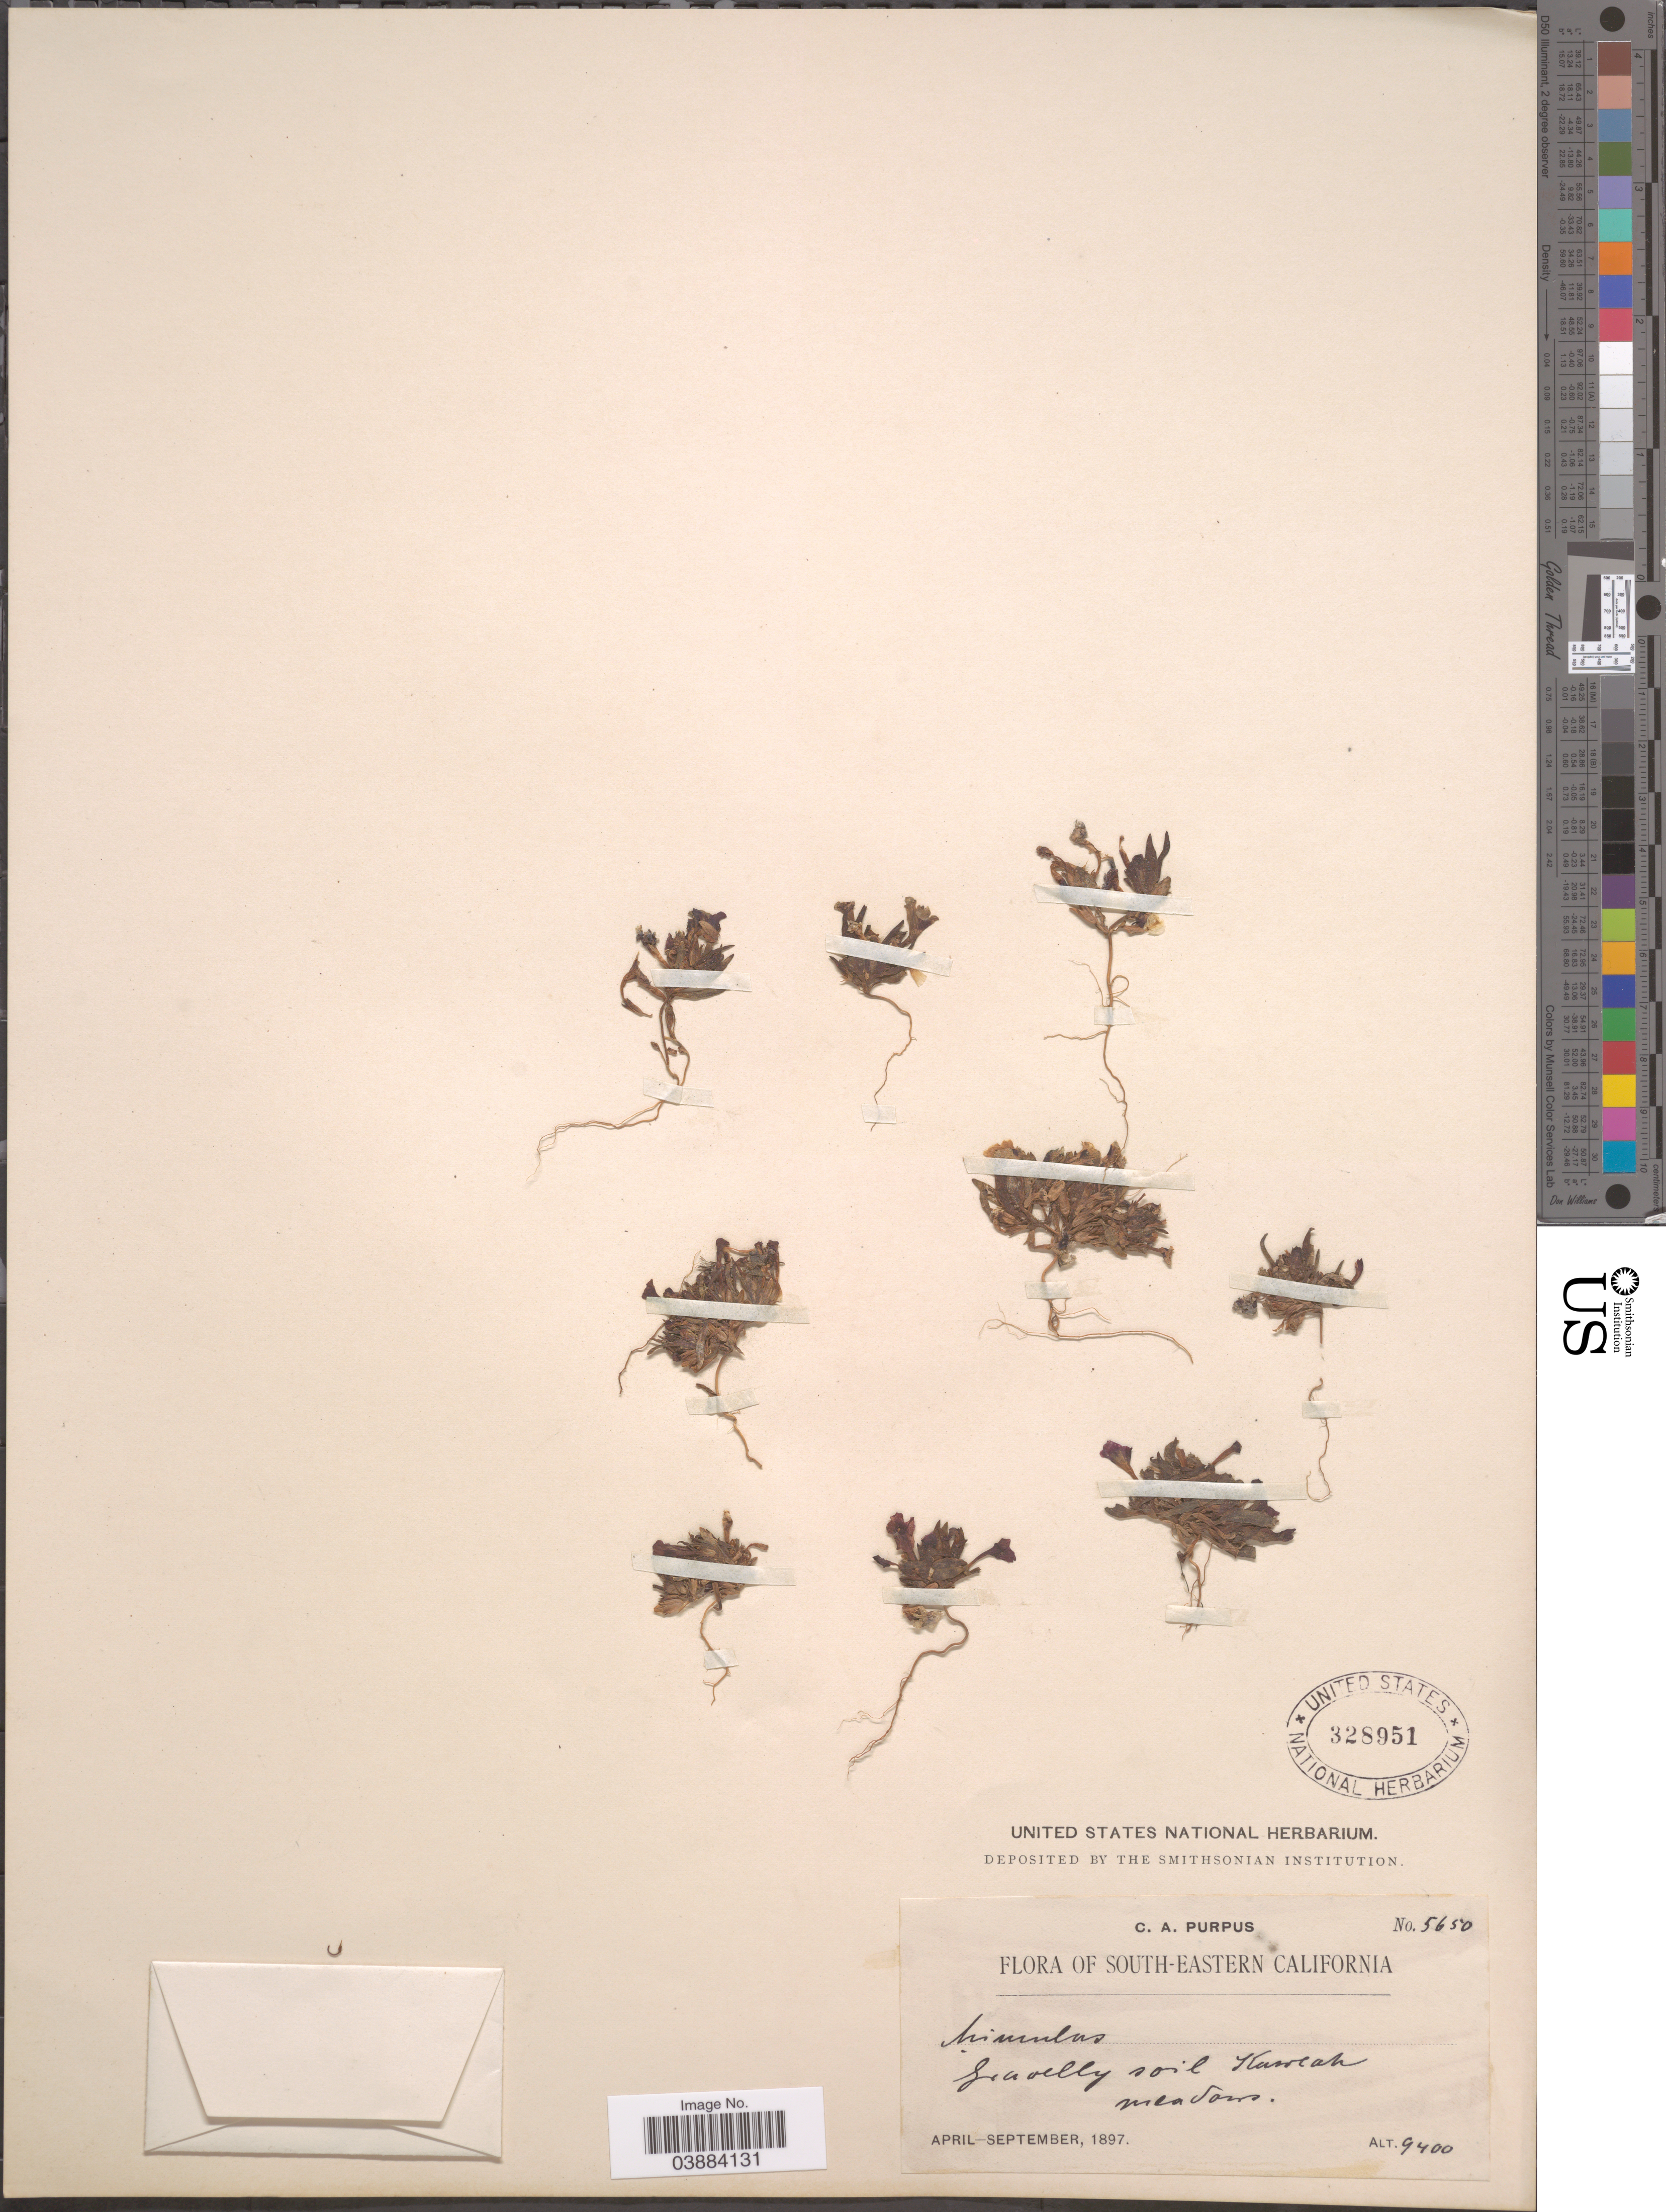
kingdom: Plantae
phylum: Tracheophyta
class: Magnoliopsida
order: Lamiales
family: Phrymaceae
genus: Mimulus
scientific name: Mimulus sp.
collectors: C. A. Purpus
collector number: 5650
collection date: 1897-04/1897-09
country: United States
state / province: California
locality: South-Eastern California. Kaweah meadows.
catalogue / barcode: US 328951